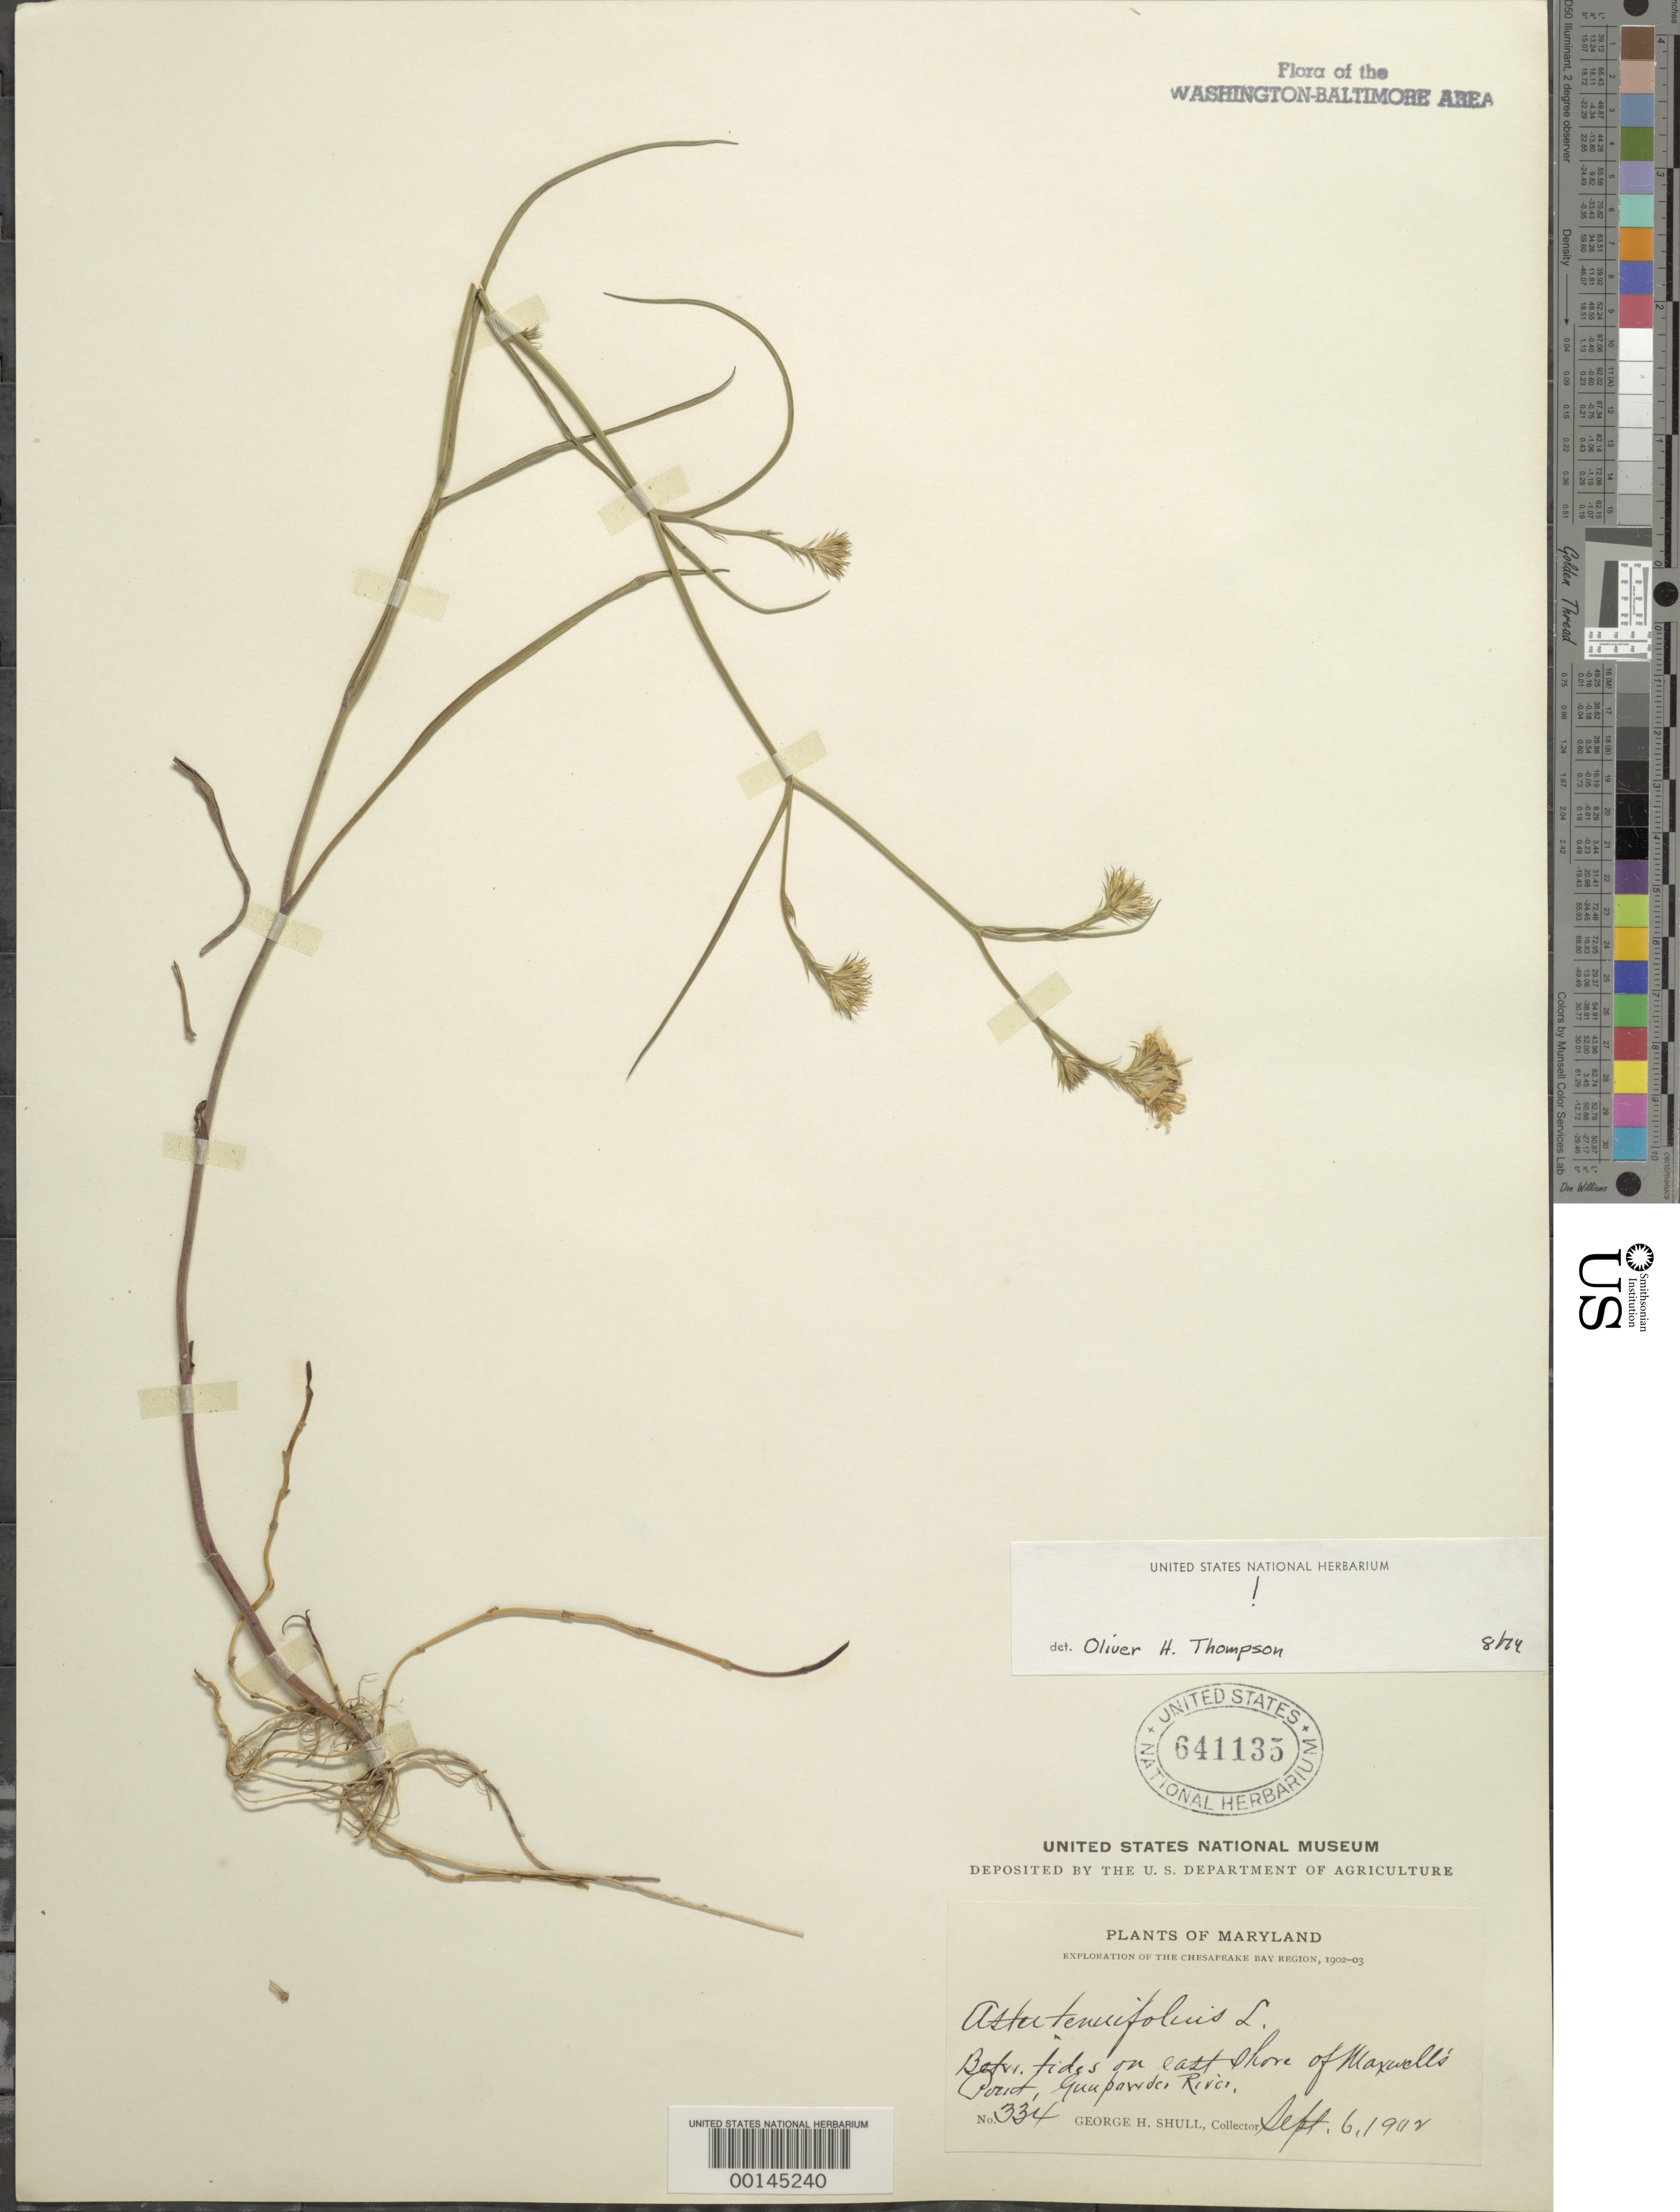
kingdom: Plantae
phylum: Tracheophyta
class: Magnoliopsida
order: Asterales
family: Asteraceae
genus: Symphyotrichum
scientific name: Symphyotrichum tenuifolium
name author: (L.) G.L. Nesom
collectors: G. H. Shull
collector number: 334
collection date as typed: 06 Sep 1902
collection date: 1902-09-06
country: United States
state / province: Maryland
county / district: Harford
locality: Maxwells Point Gunpowder River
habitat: Between tides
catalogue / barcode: US 641135